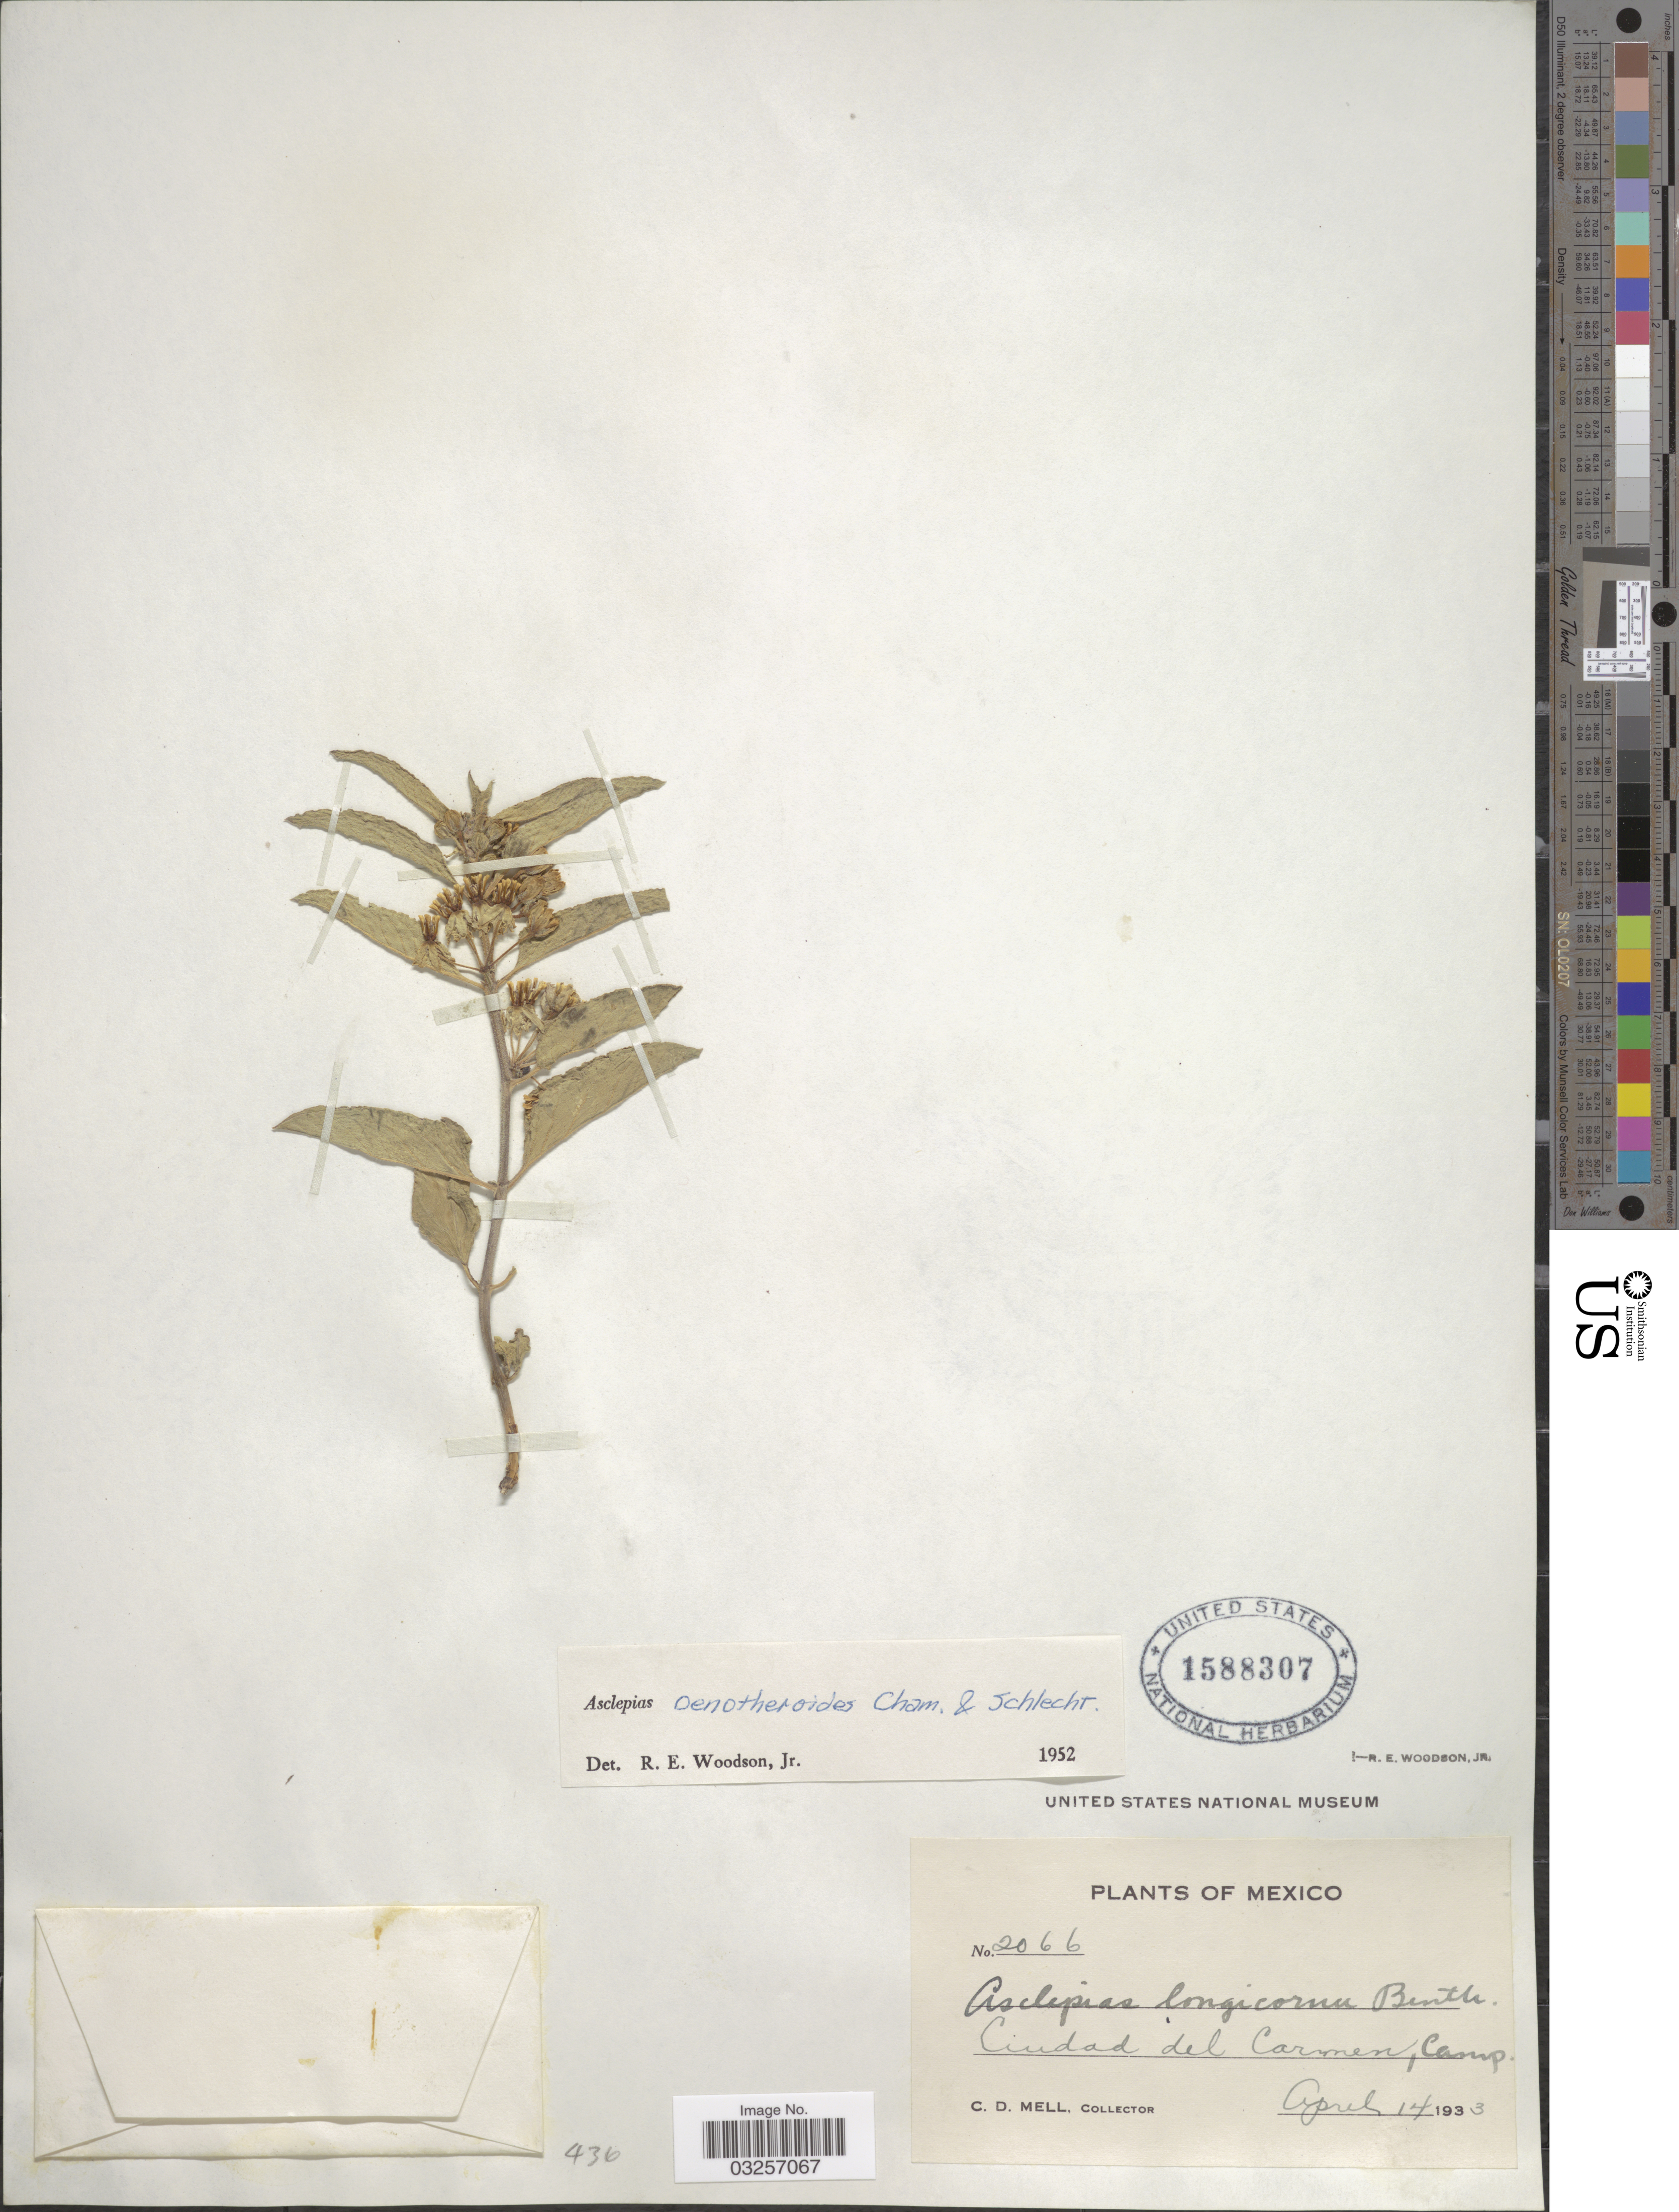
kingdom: Plantae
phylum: Tracheophyta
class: Magnoliopsida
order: Gentianales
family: Apocynaceae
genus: Asclepias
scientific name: Asclepias oenotheroides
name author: Schltdl. & Cham.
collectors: C. D. Mell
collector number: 2066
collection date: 1933-04-14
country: Mexico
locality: Ciudad del Carmen, Camp.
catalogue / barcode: US 1588307